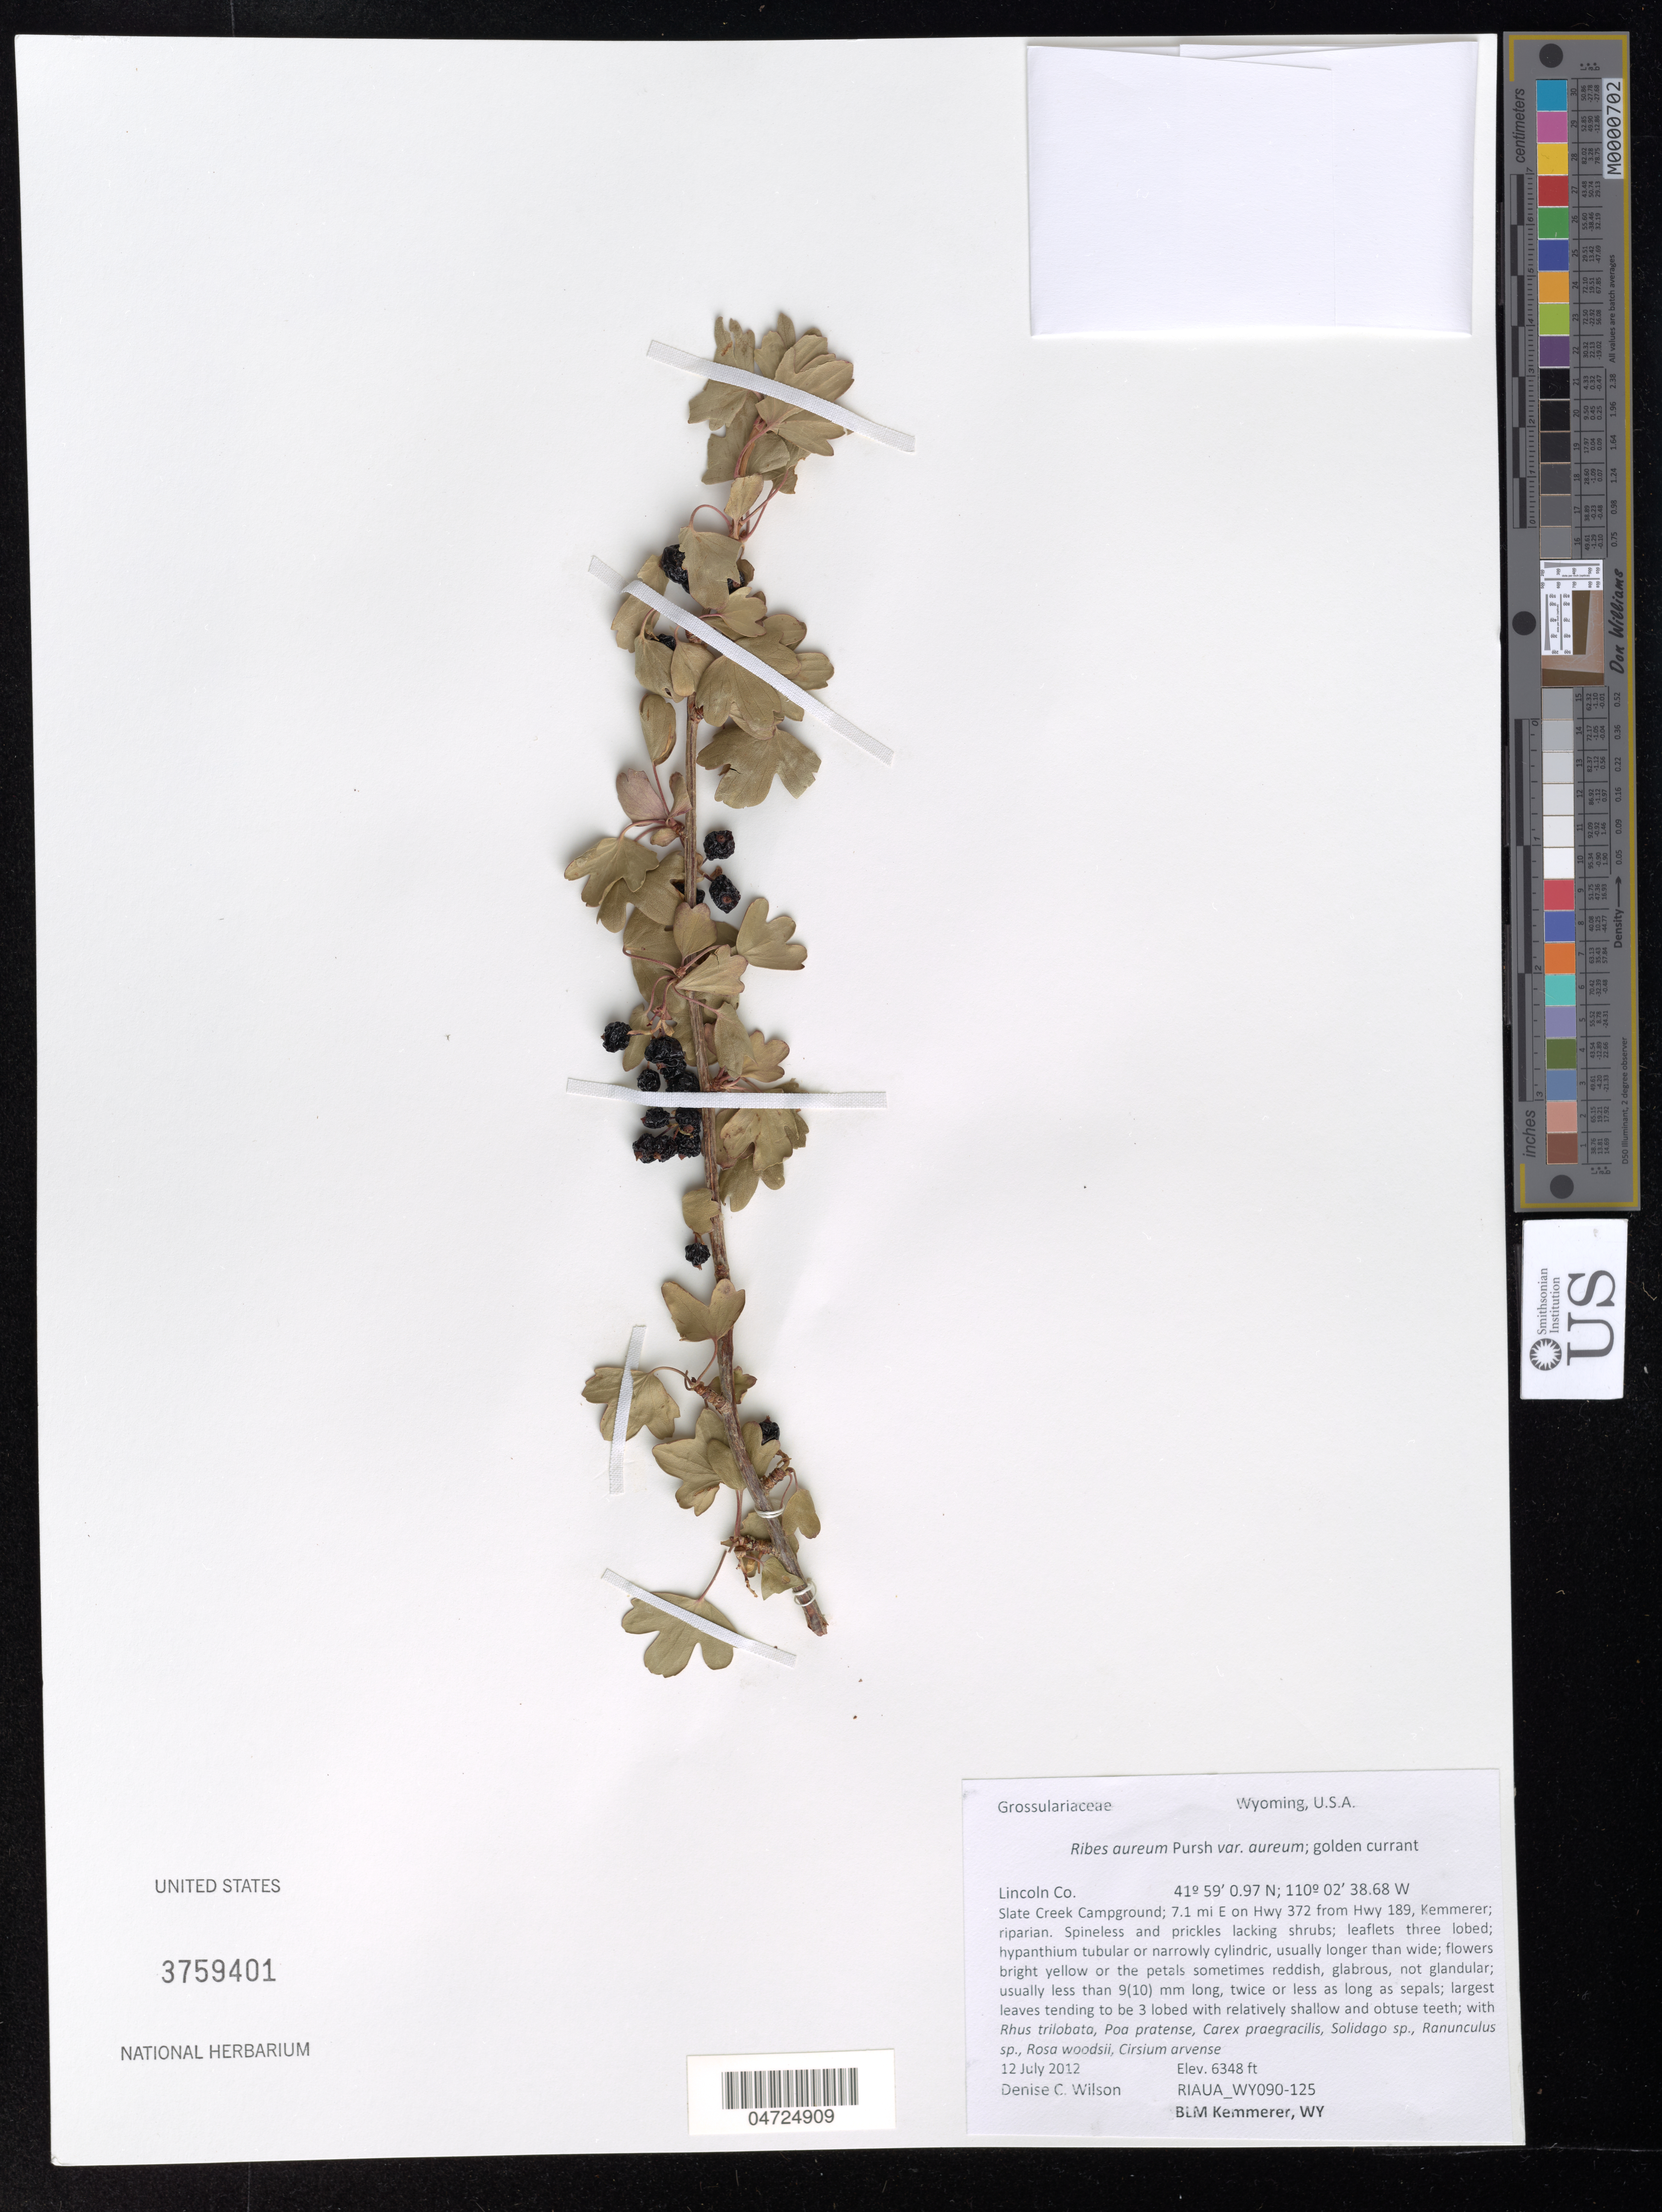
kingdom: Plantae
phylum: Tracheophyta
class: Magnoliopsida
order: Saxifragales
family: Grossulariaceae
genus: Ribes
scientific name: Ribes aureum var. aureum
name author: Pursh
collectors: D. Wilson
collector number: RIAUA_WY090-125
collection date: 2012-07-12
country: United States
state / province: Wyoming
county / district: Lincoln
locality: Lincoln Co. Slate Creek Campground; 7.1 mi E on Hwy 372 from Hwy 189, Kemmerer.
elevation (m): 1935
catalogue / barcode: US 3759401